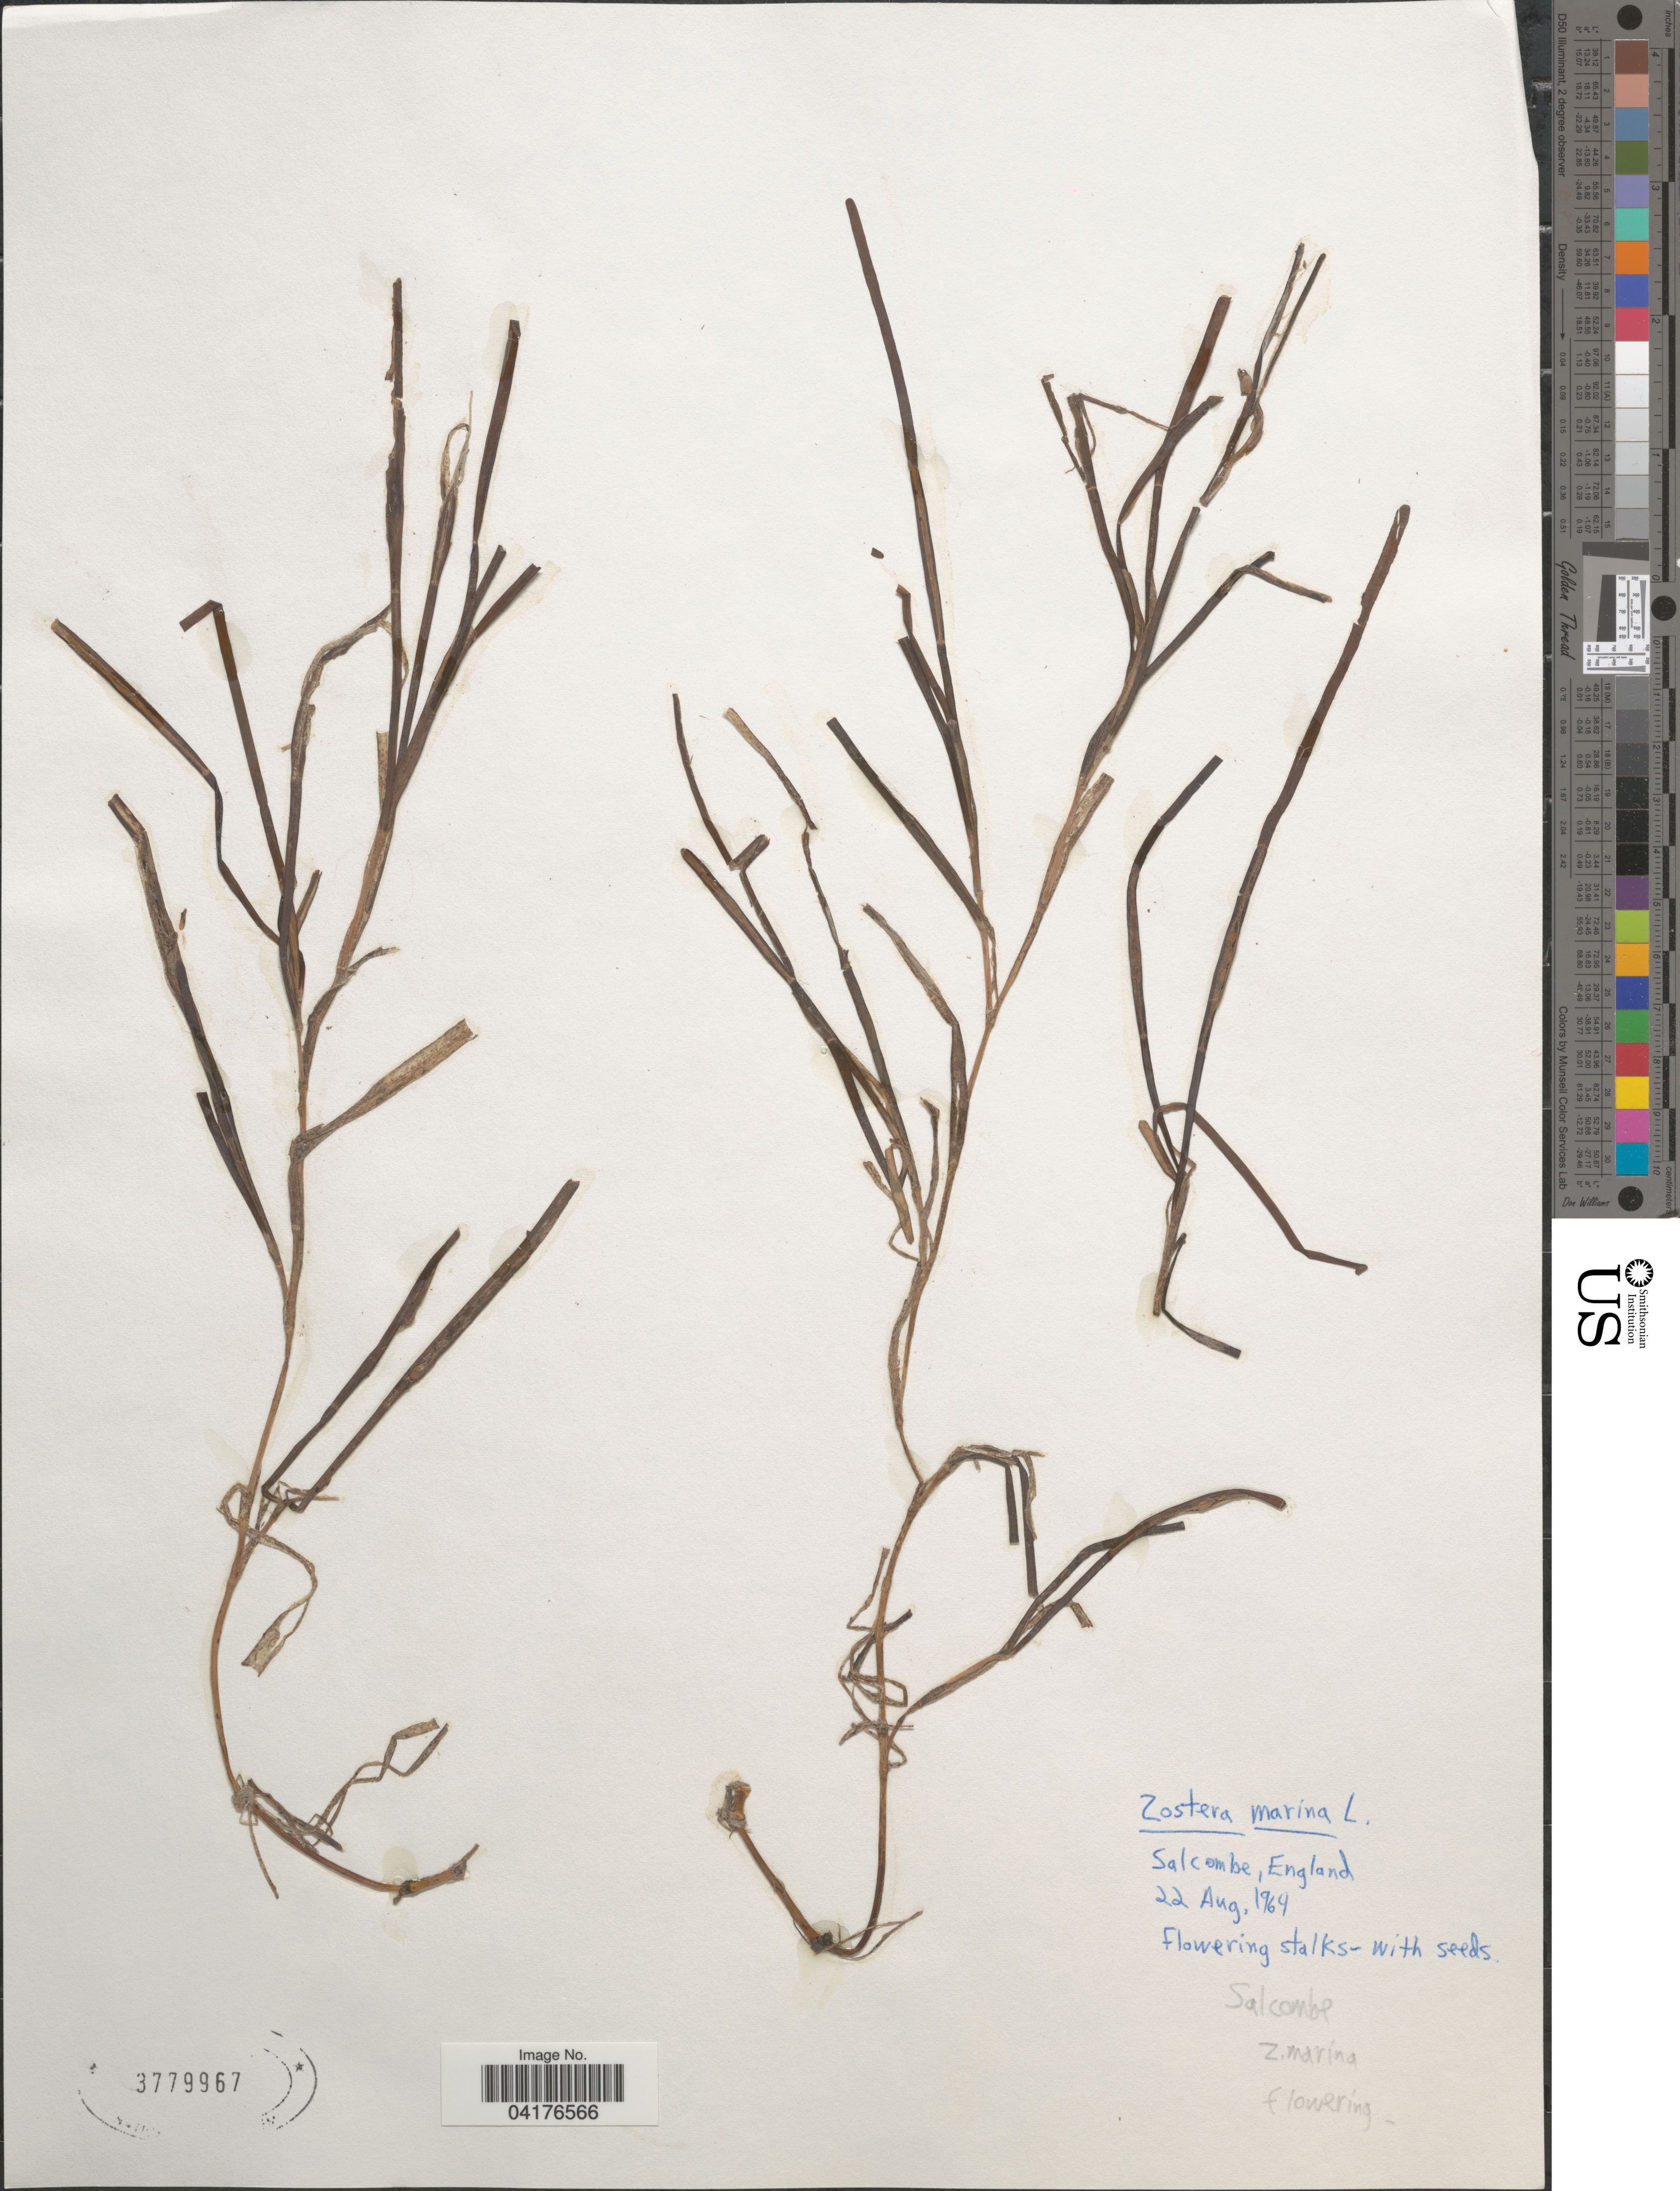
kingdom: Plantae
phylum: Tracheophyta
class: Liliopsida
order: Alismatales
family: Zosteraceae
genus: Zostera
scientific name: Zostera marina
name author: L.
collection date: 1964-08-22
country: United Kingdom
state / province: England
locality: Salcombe.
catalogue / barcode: US 3779967